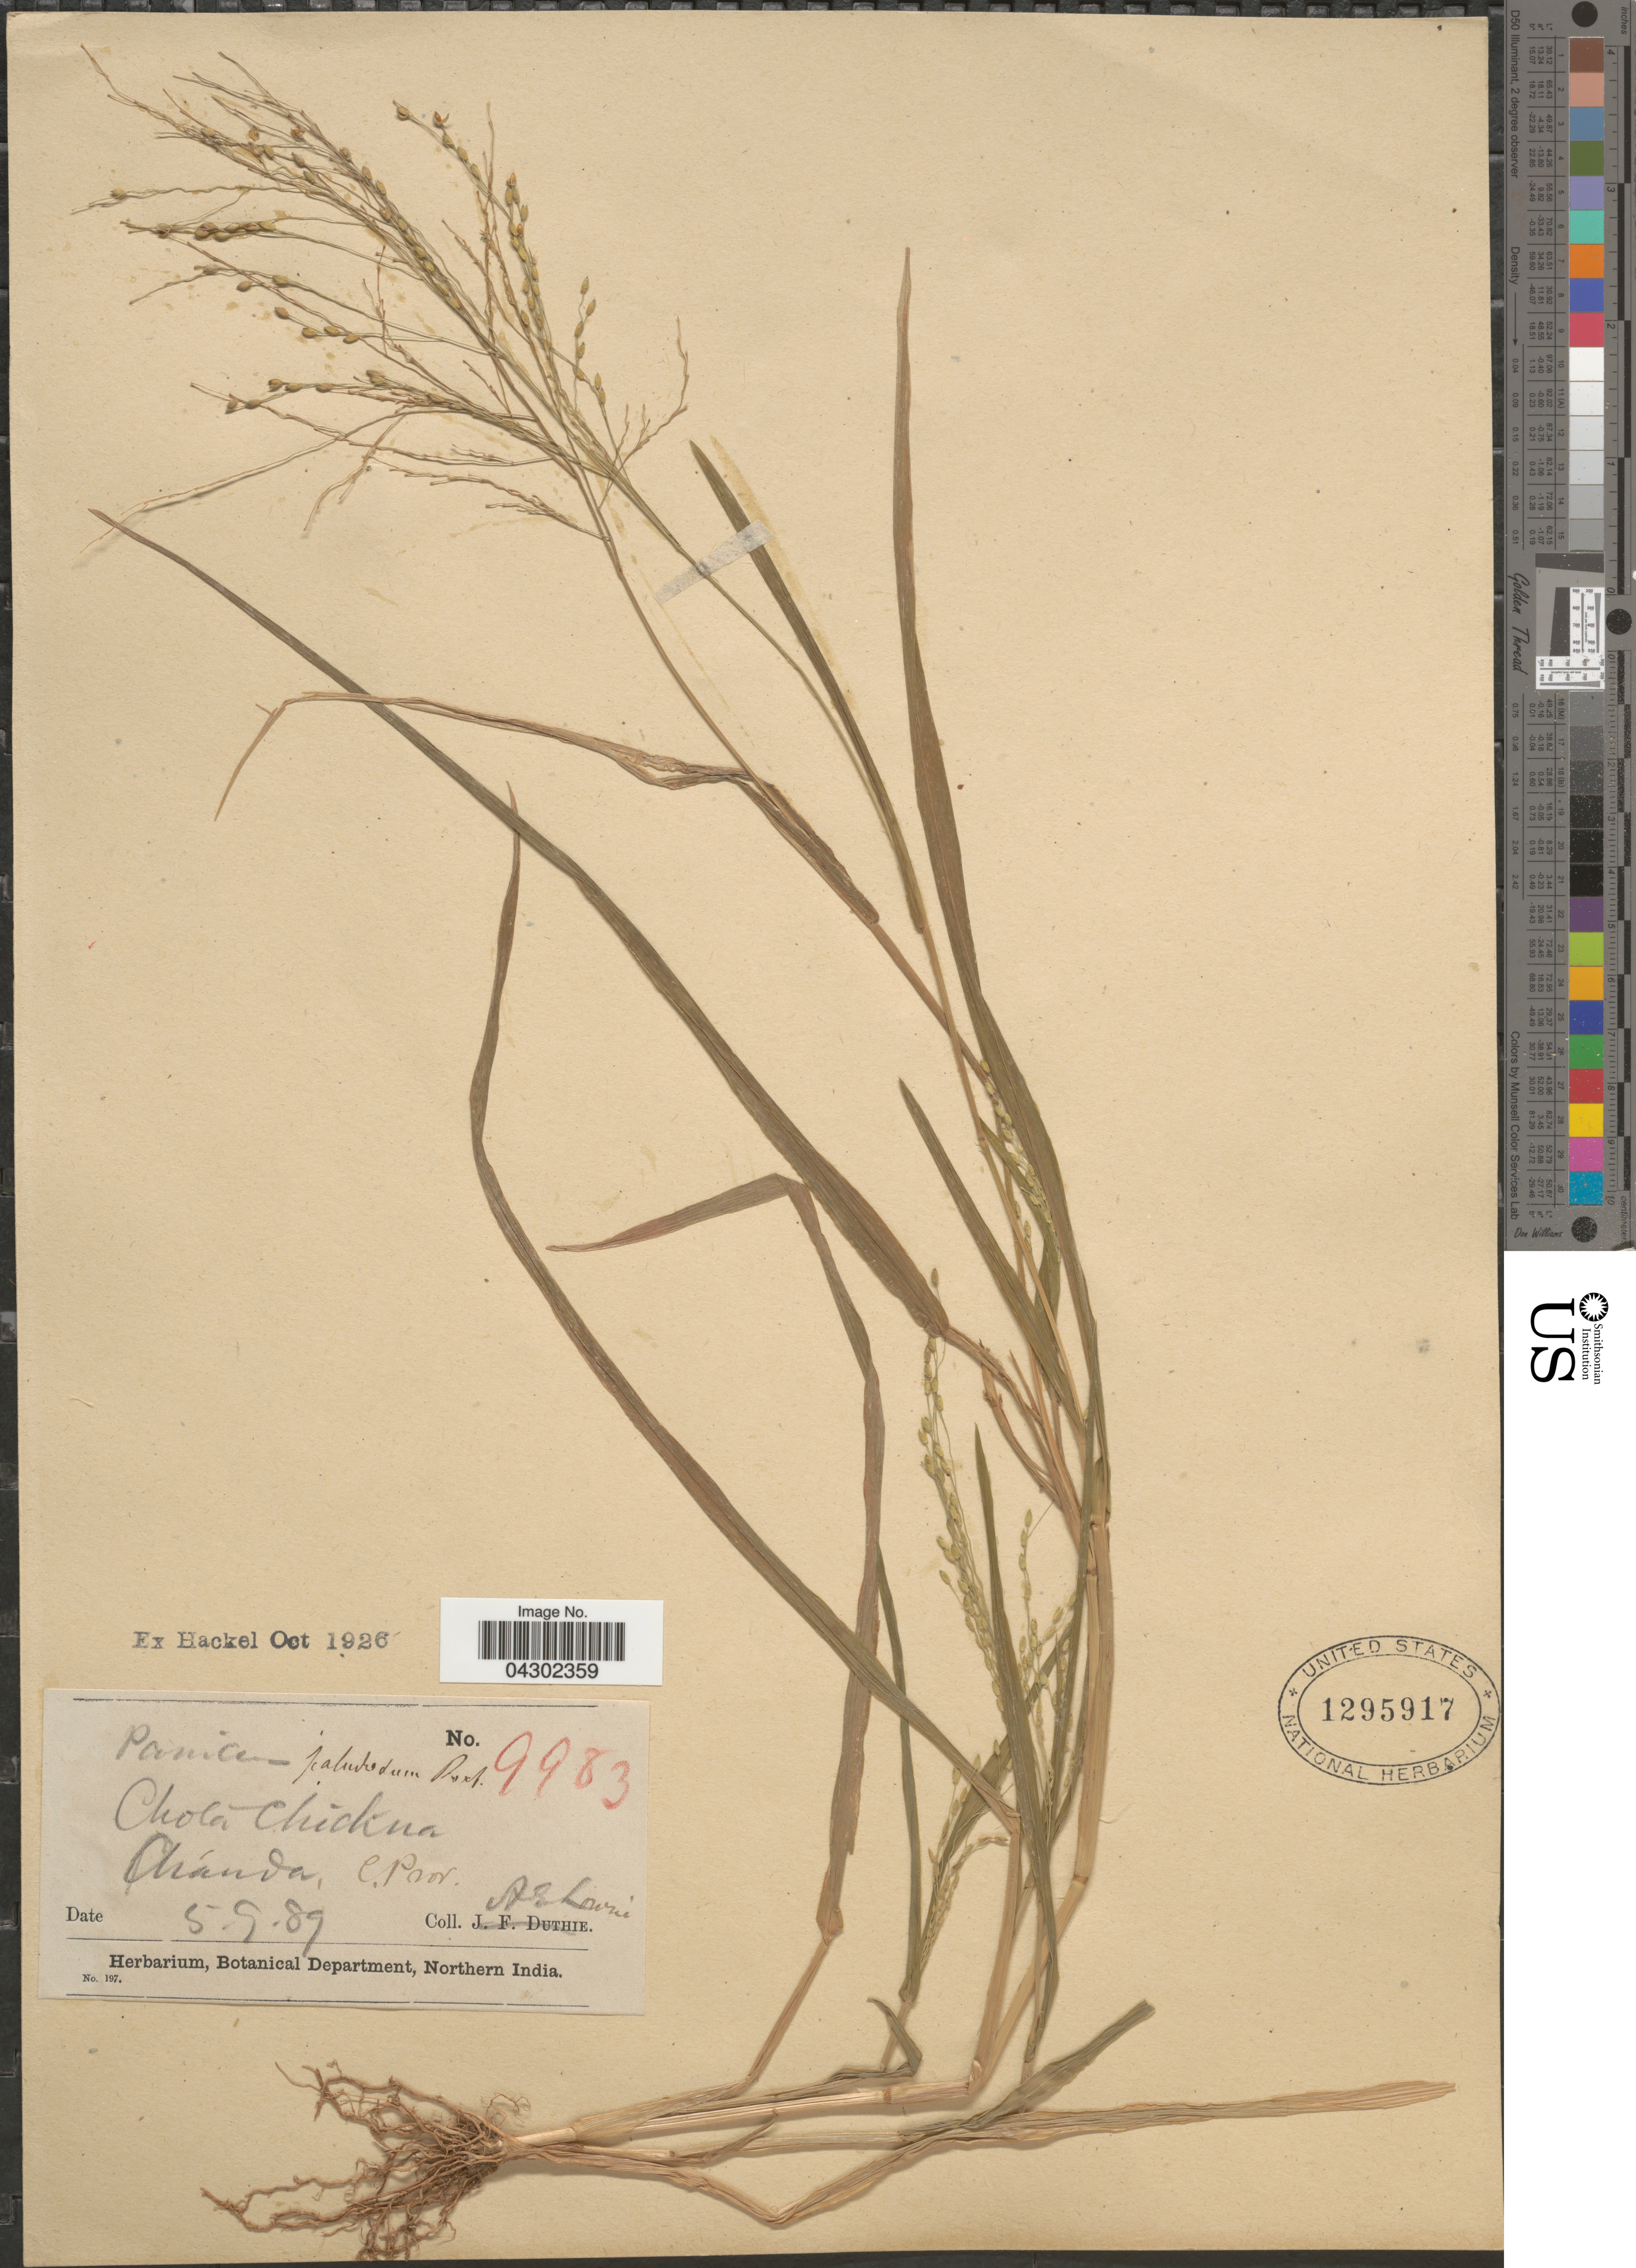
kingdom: Plantae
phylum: Tracheophyta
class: Liliopsida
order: Poales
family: Poaceae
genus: Panicum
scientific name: Panicum sumatrense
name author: P. Roth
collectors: A. Lowrie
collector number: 9983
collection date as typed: Transcribed d/m/y: 5/9/89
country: India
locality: Chola Chickna Chánda, C. Prov. Northern India.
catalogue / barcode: US 1295917